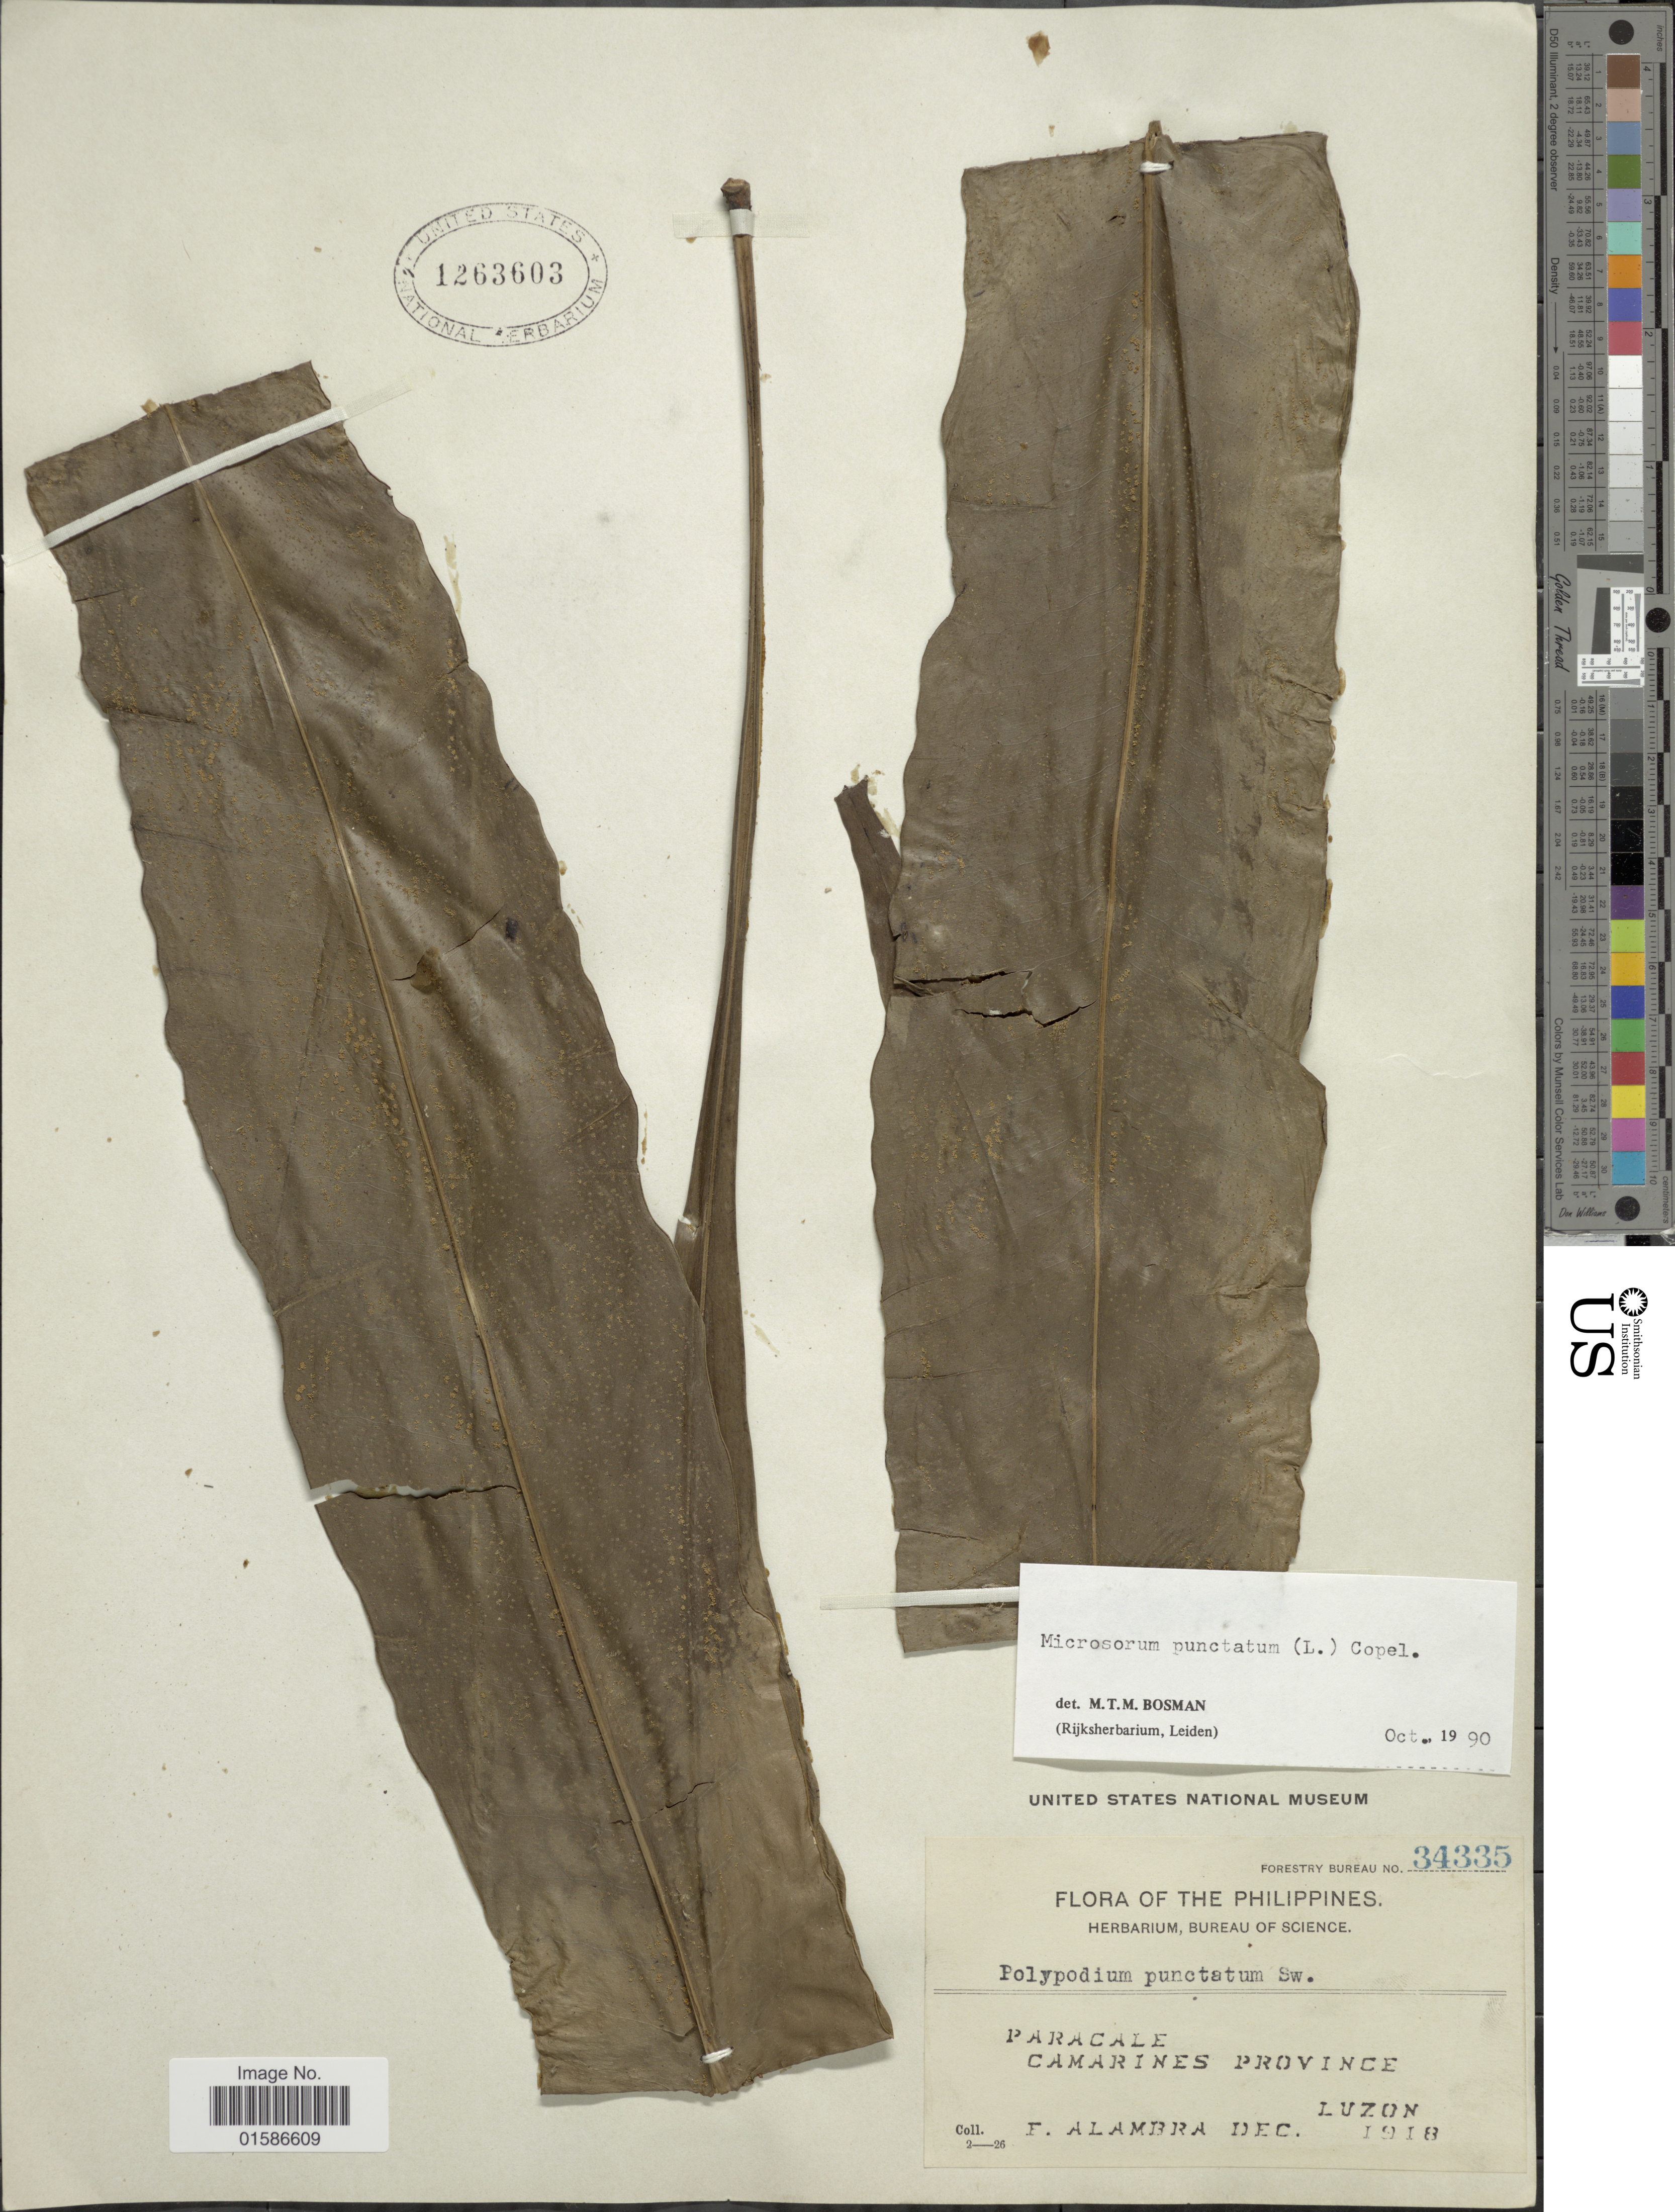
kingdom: Plantae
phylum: Tracheophyta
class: Polypodiopsida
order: Polypodiales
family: Polypodiaceae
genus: Microsorum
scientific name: Microsorum punctatum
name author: (L.) Copel.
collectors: F. Alambra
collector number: Forestry Bureau 34335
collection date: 1918-12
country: Philippines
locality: Paracale, Camarines province, Luzon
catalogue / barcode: US 1263603